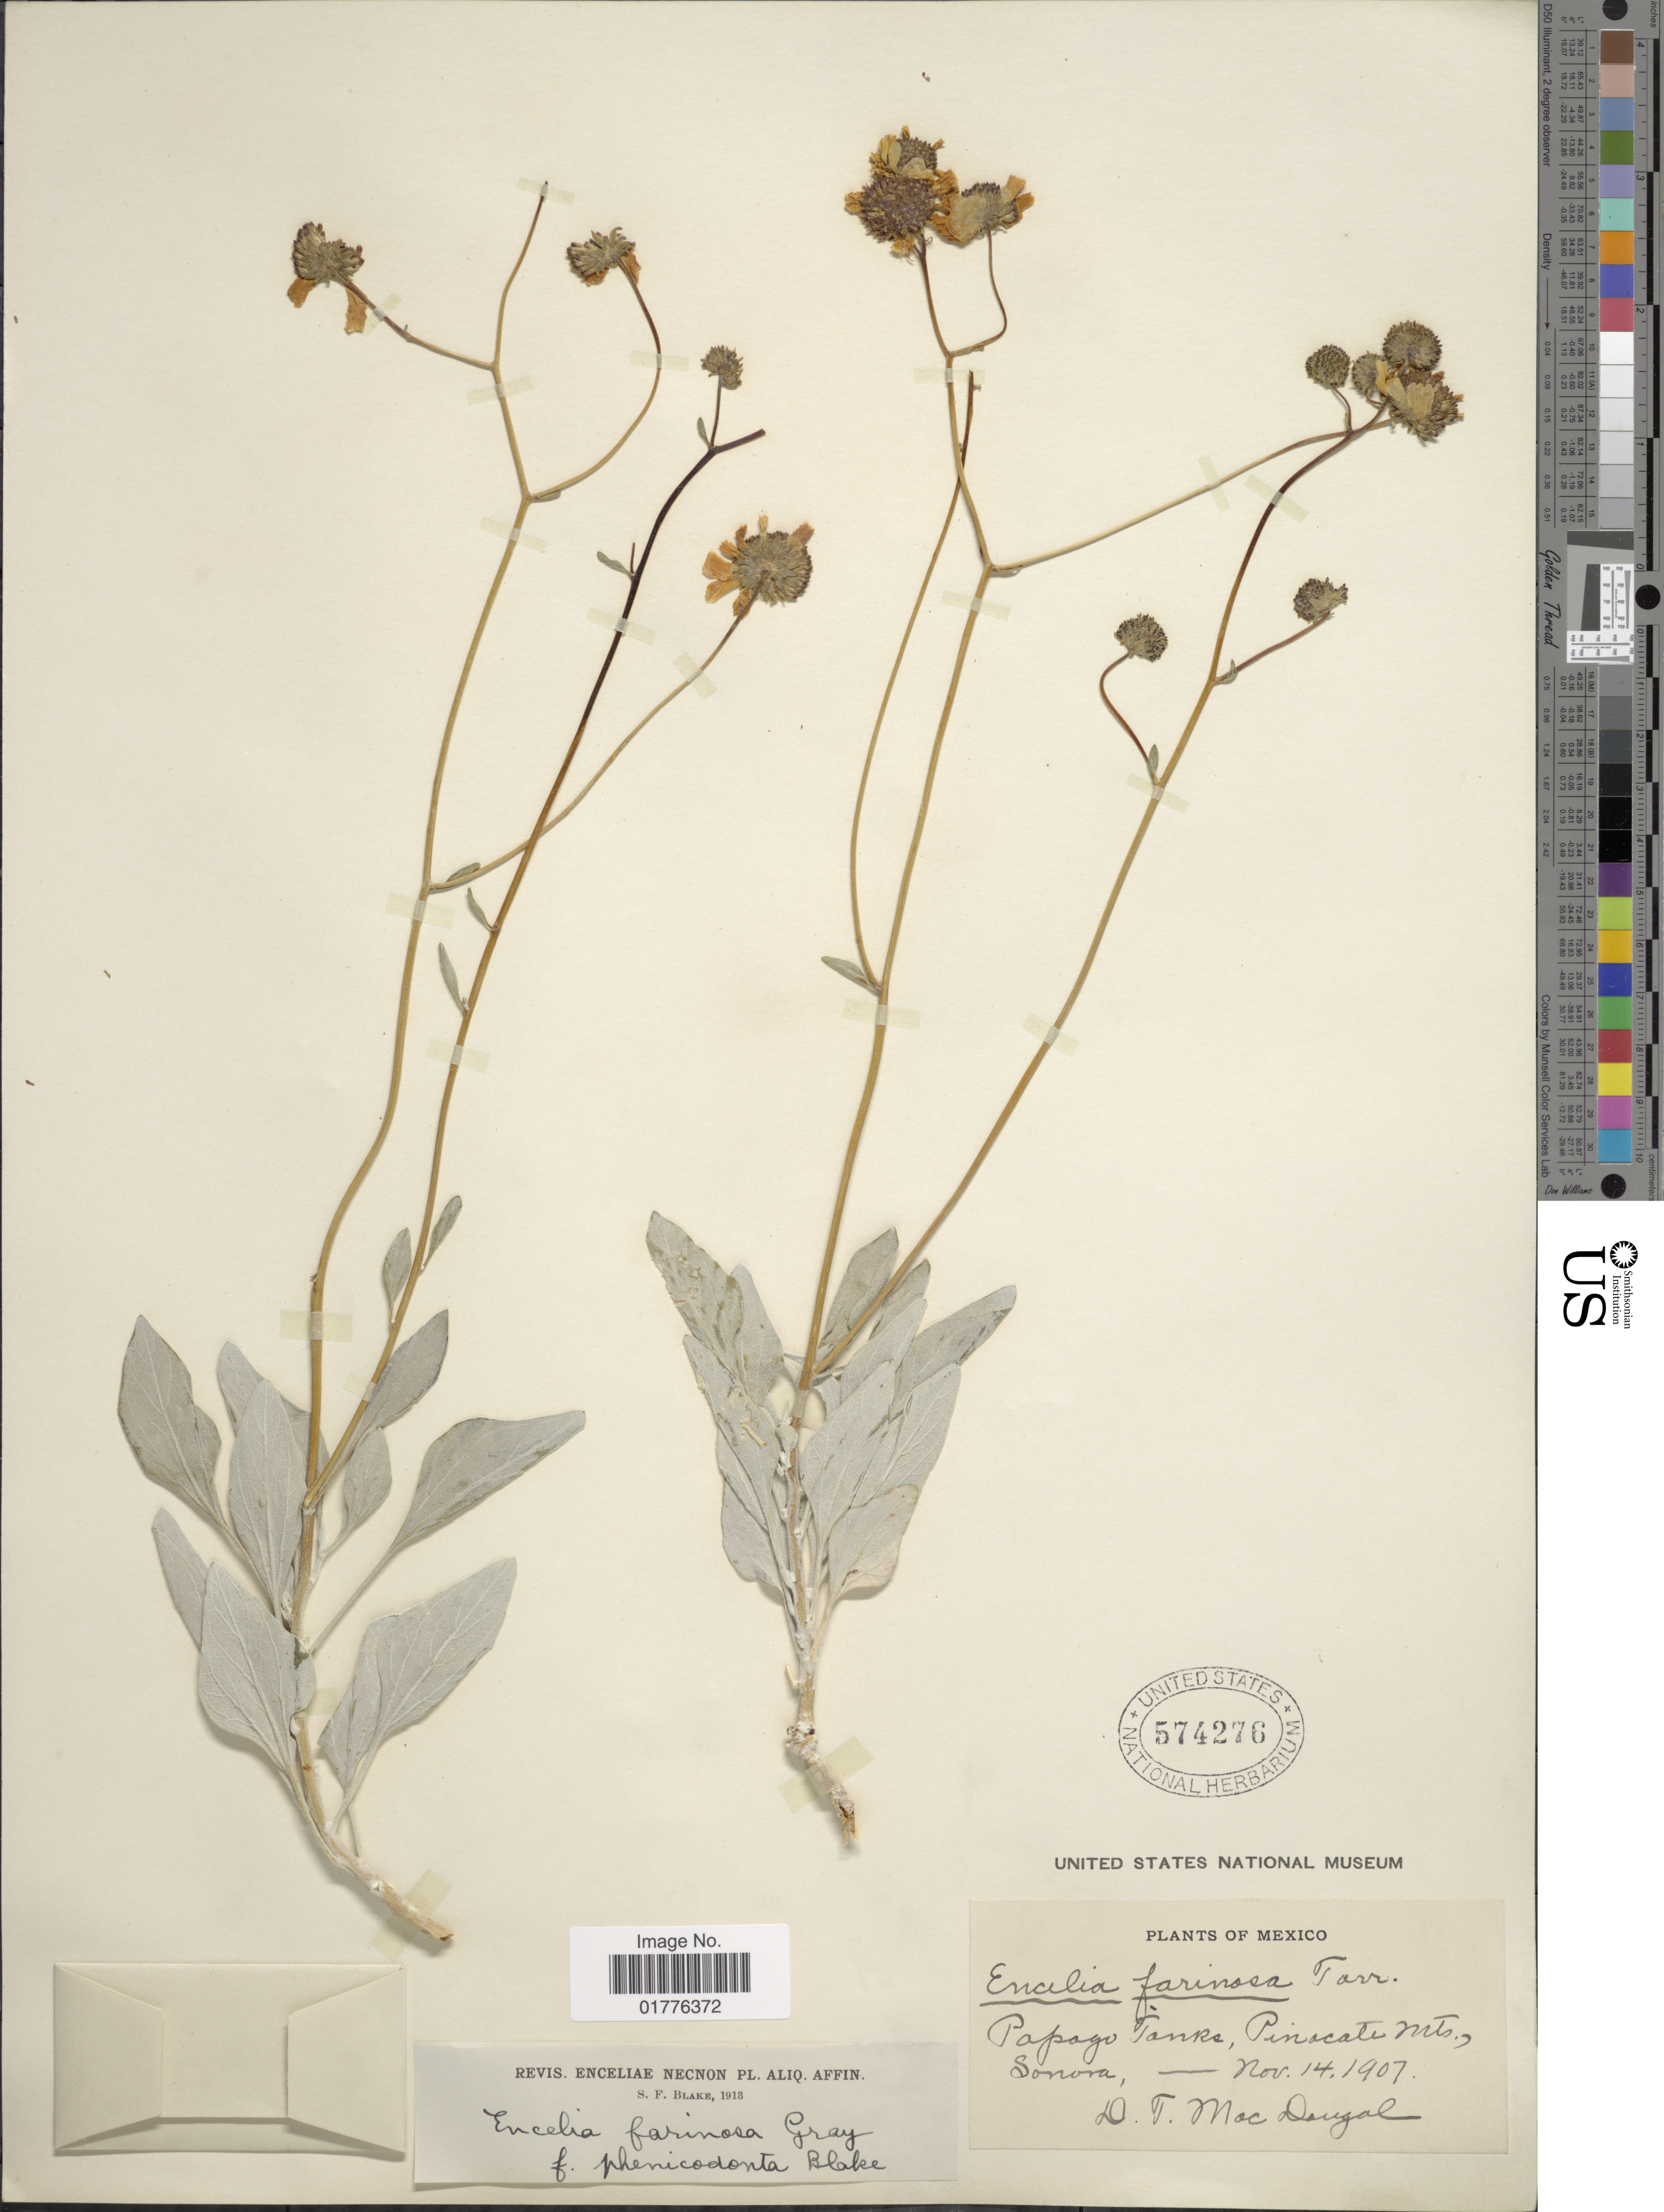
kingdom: Plantae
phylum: Tracheophyta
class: Magnoliopsida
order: Asterales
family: Asteraceae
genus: Encelia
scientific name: Encelia farinosa f. phenicodonta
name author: S.F. Blake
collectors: D. T. MacDougal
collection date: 1907-11-14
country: Mexico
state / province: Sonora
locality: Papago Tanks, Pinacate Mts.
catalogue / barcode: US 574276